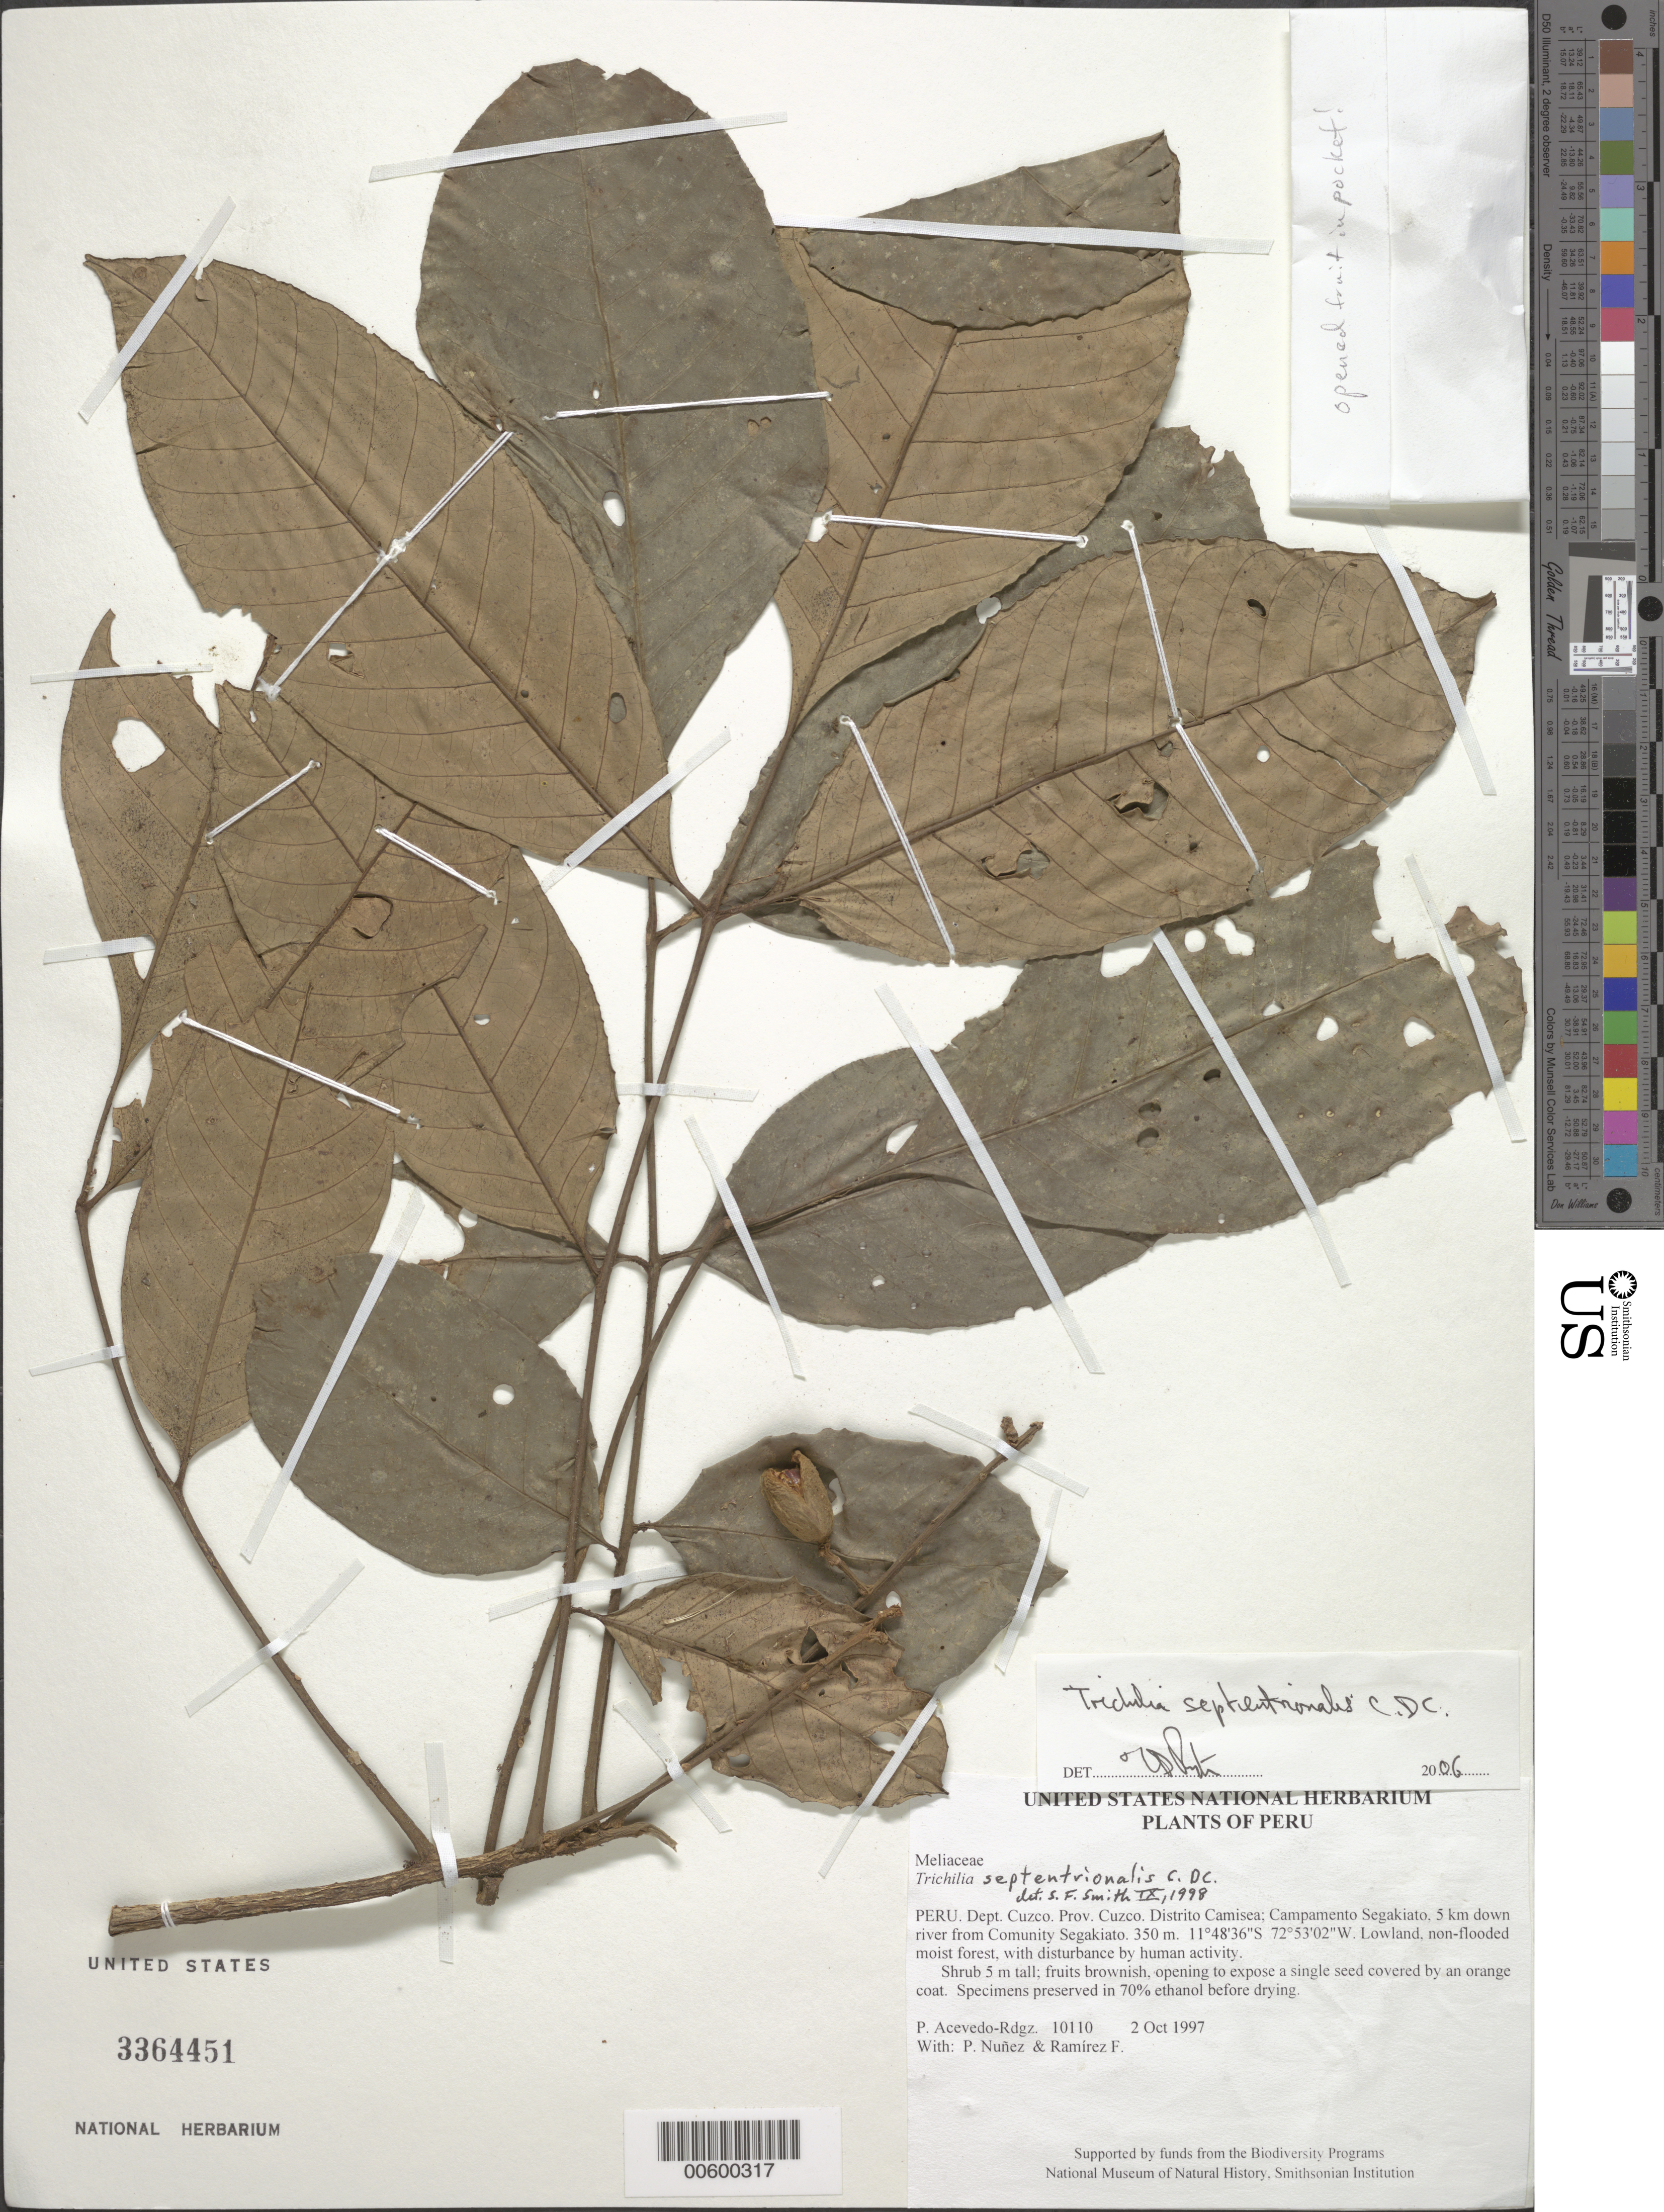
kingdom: Plantae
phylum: Tracheophyta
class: Magnoliopsida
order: Sapindales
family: Meliaceae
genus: Trichilia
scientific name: Trichilia septentrionalis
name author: C. DC.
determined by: Smith, Stephen F., (US), NMNH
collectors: P. Acevedo-Rodr., P. Nuñez V. & F. Ramirez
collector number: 10110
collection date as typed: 02 Oct 1997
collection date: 1997-10-02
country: Peru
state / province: Cusco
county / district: Cusco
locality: Distrito Camisea; Campamento Segakiato, 5 km down river from Comunity Segakiato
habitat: Lowland, non-flooded moist forest, with disturbance by human activity.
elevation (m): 350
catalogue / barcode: US 3364451